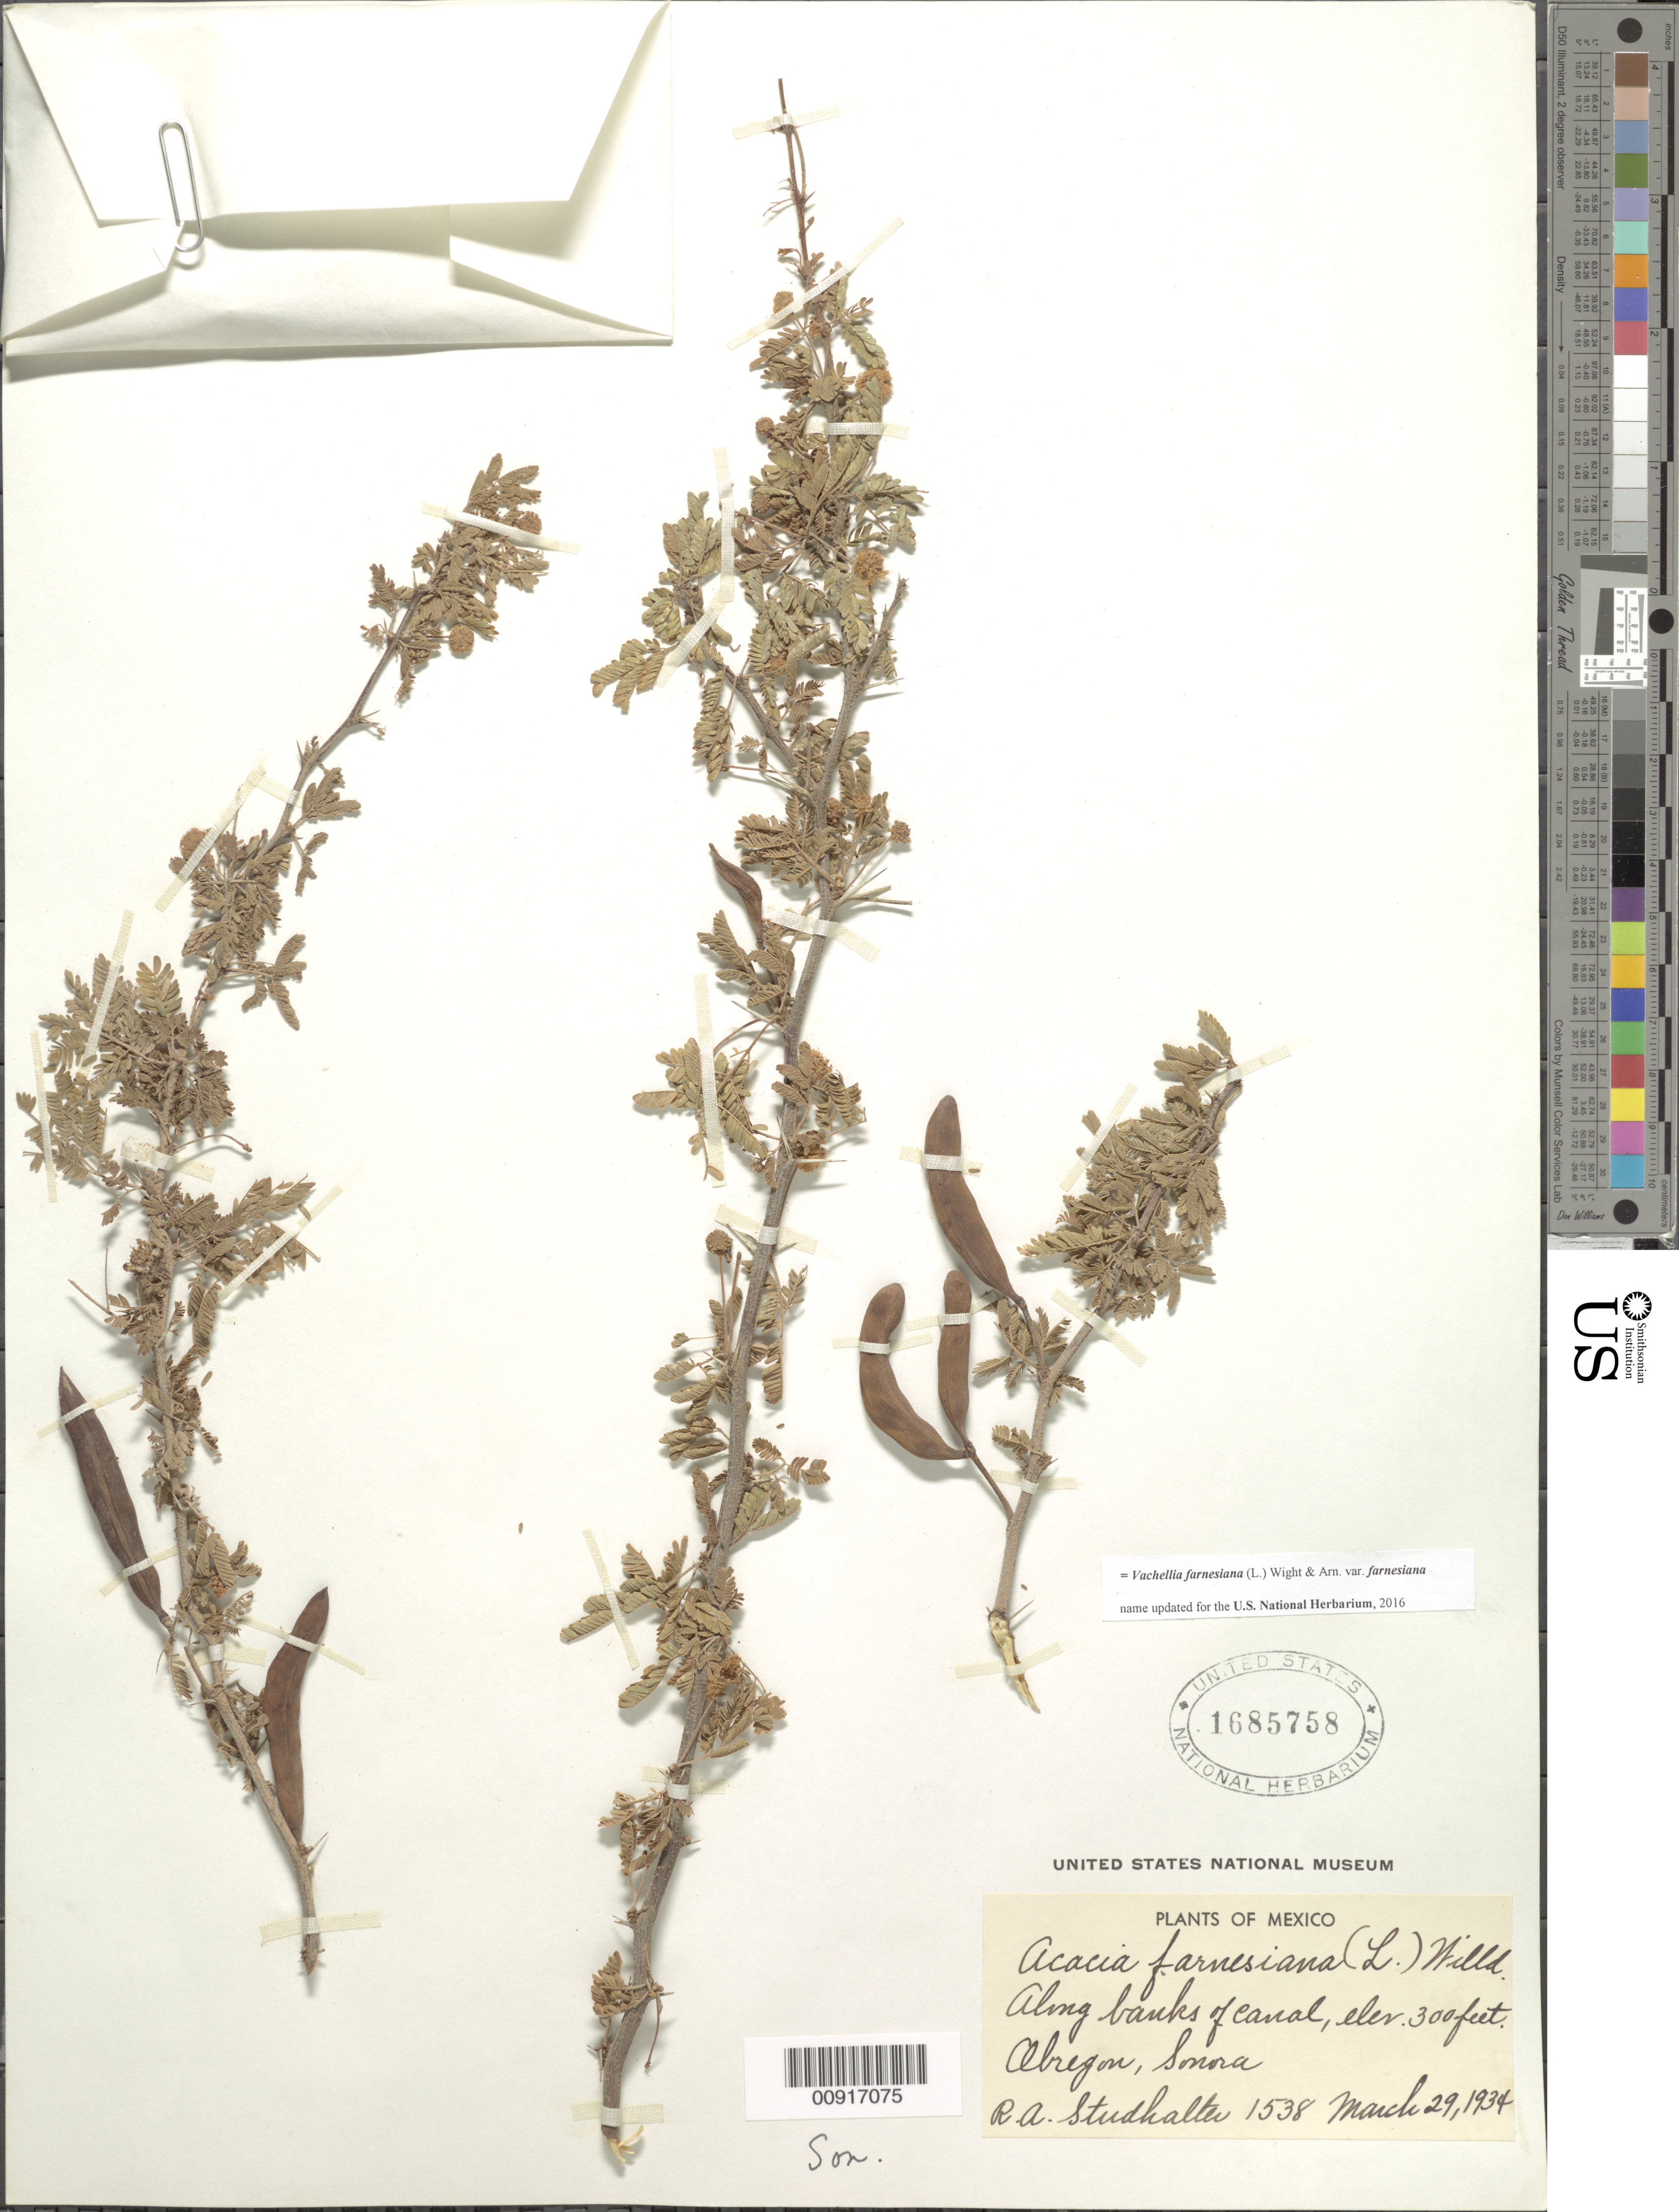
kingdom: Plantae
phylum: Tracheophyta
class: Magnoliopsida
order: Fabales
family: Fabaceae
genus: Vachellia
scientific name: Vachellia farnesiana var. farnesiana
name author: (L.) Wight & Arn.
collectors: R. Studhalter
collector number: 1538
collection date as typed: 29 Mar 1934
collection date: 1934-03-29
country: Mexico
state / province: Sonora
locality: Obregon, Sonora.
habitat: Along banks of canal.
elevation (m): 91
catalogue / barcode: US 1685758